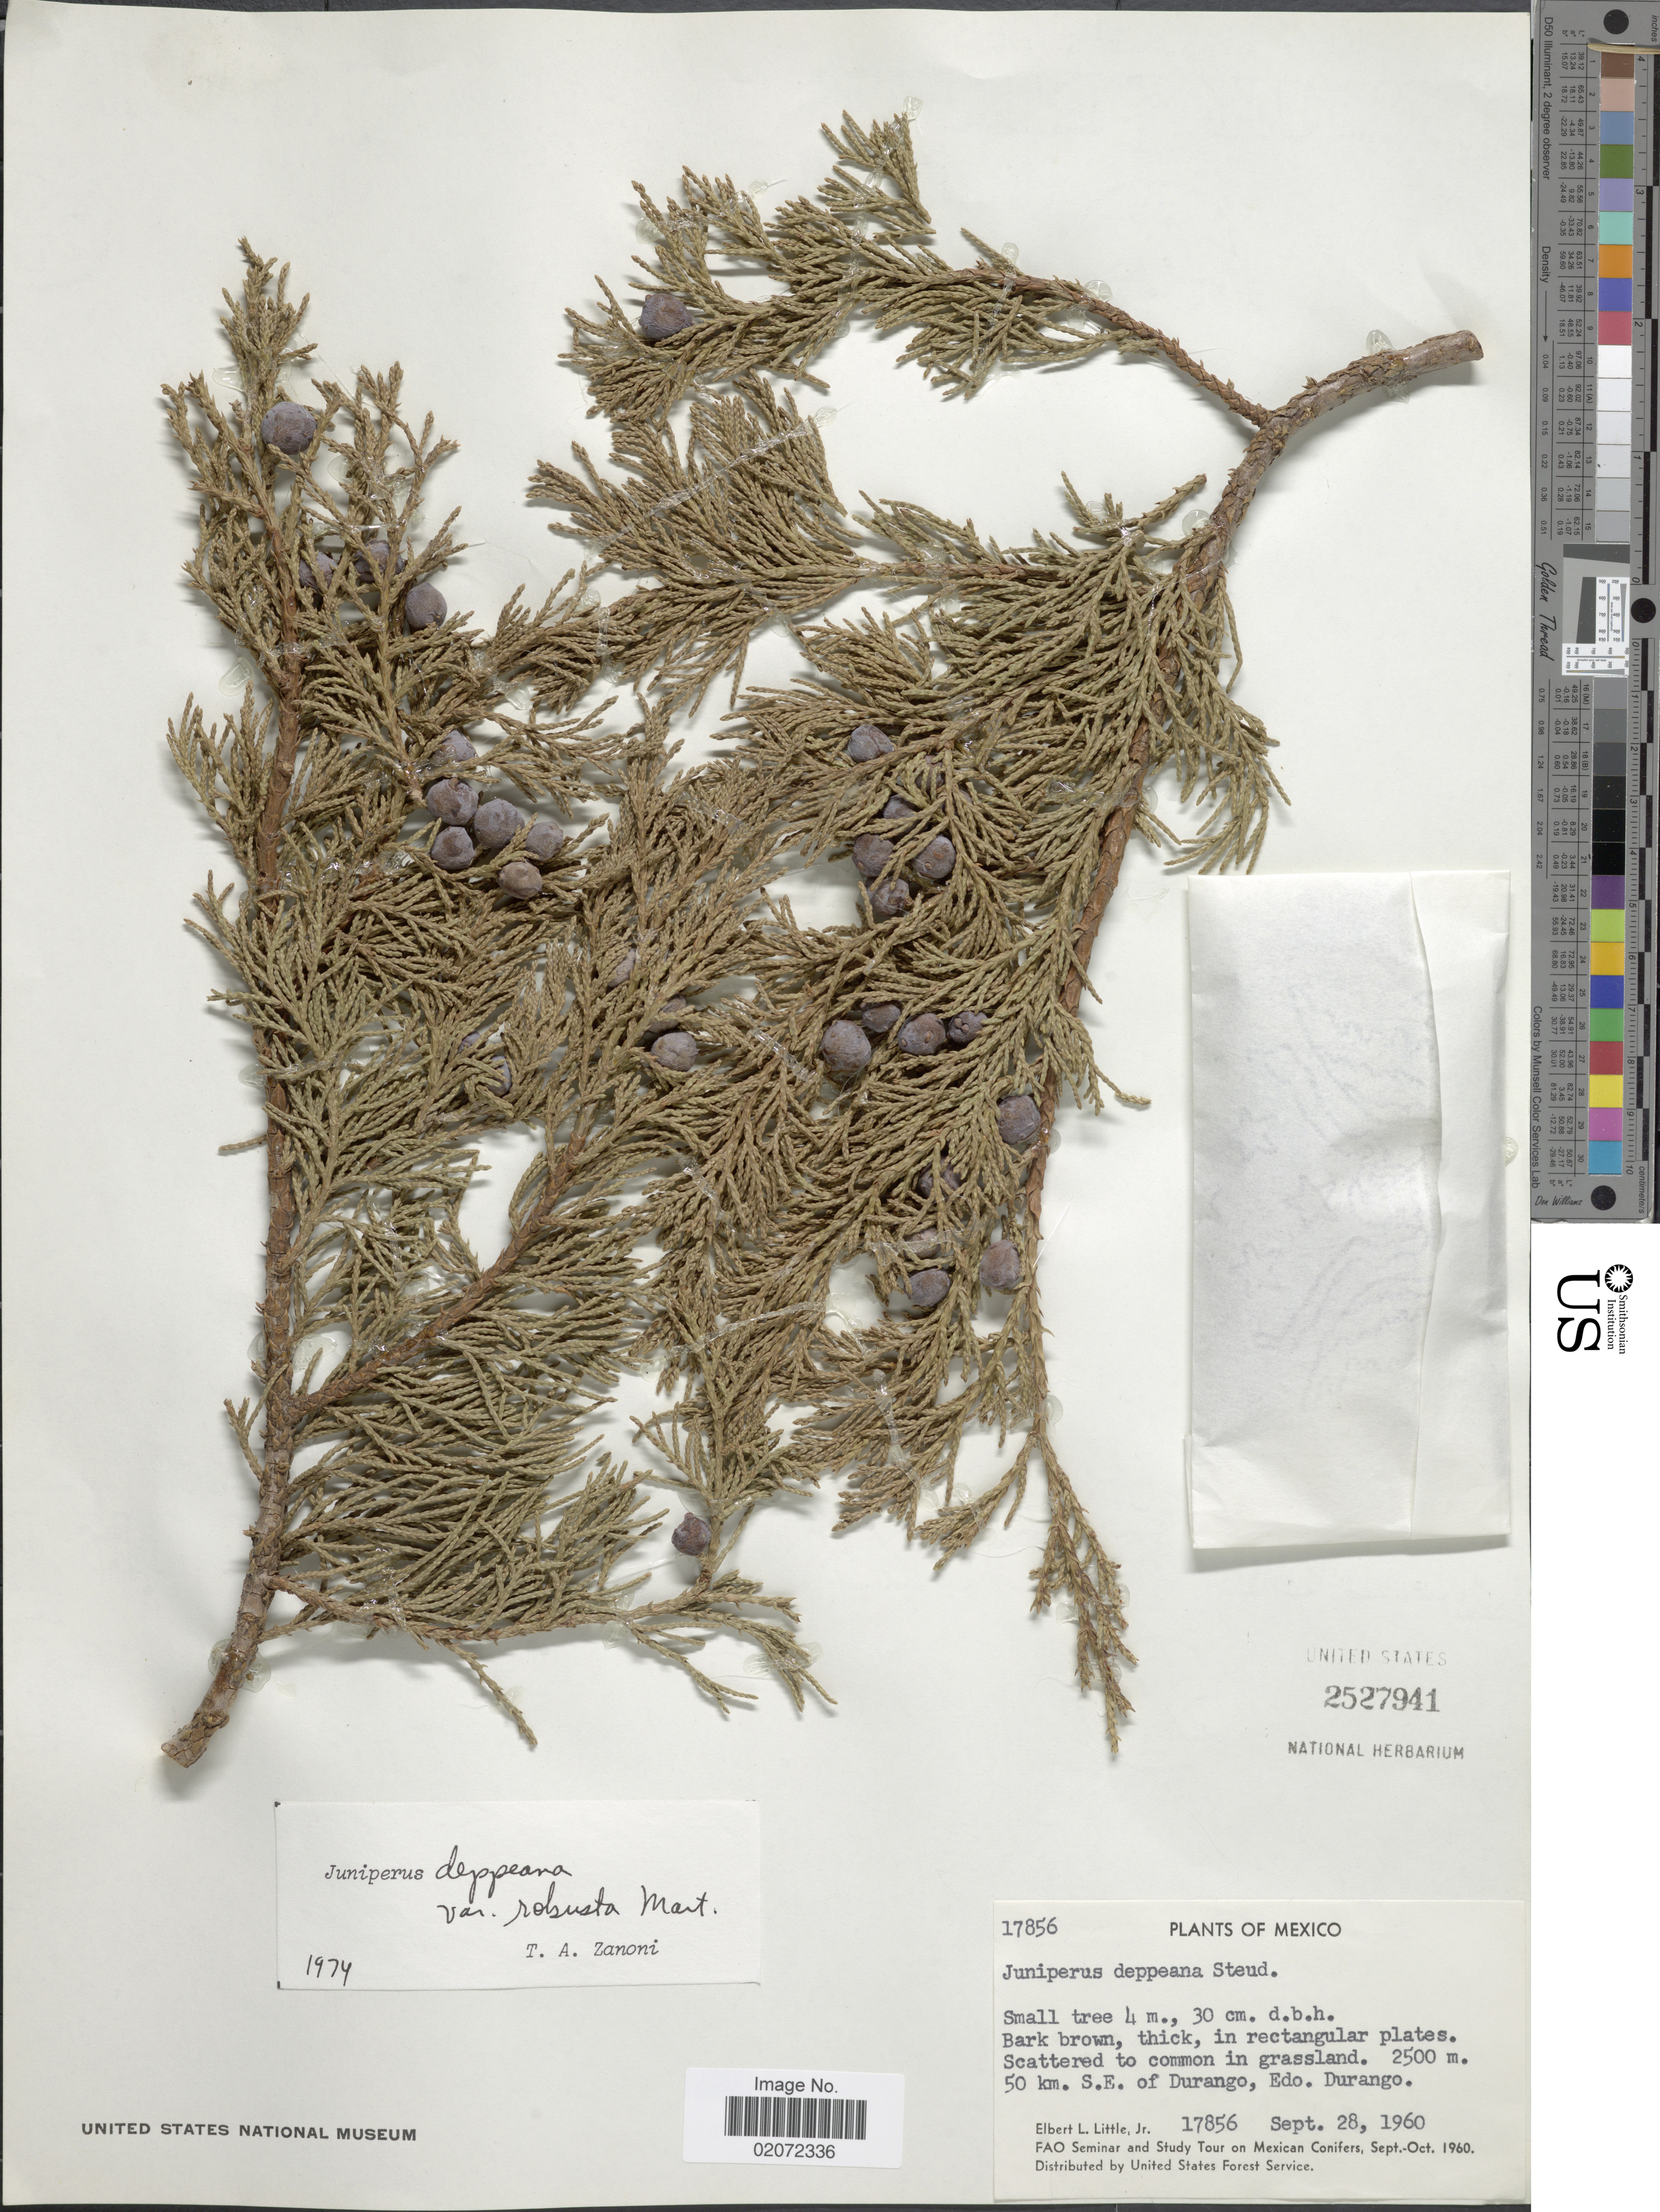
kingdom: Plantae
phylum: Tracheophyta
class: Pinopsida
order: Pinales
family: Cupressaceae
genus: Juniperus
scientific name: Juniperus deppeana var. robusta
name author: Martínez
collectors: E. L. Little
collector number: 17856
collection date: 1960-09-28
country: Mexico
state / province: Durango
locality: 50 km. S.E. of Durango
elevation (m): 2500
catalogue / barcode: US 2527941